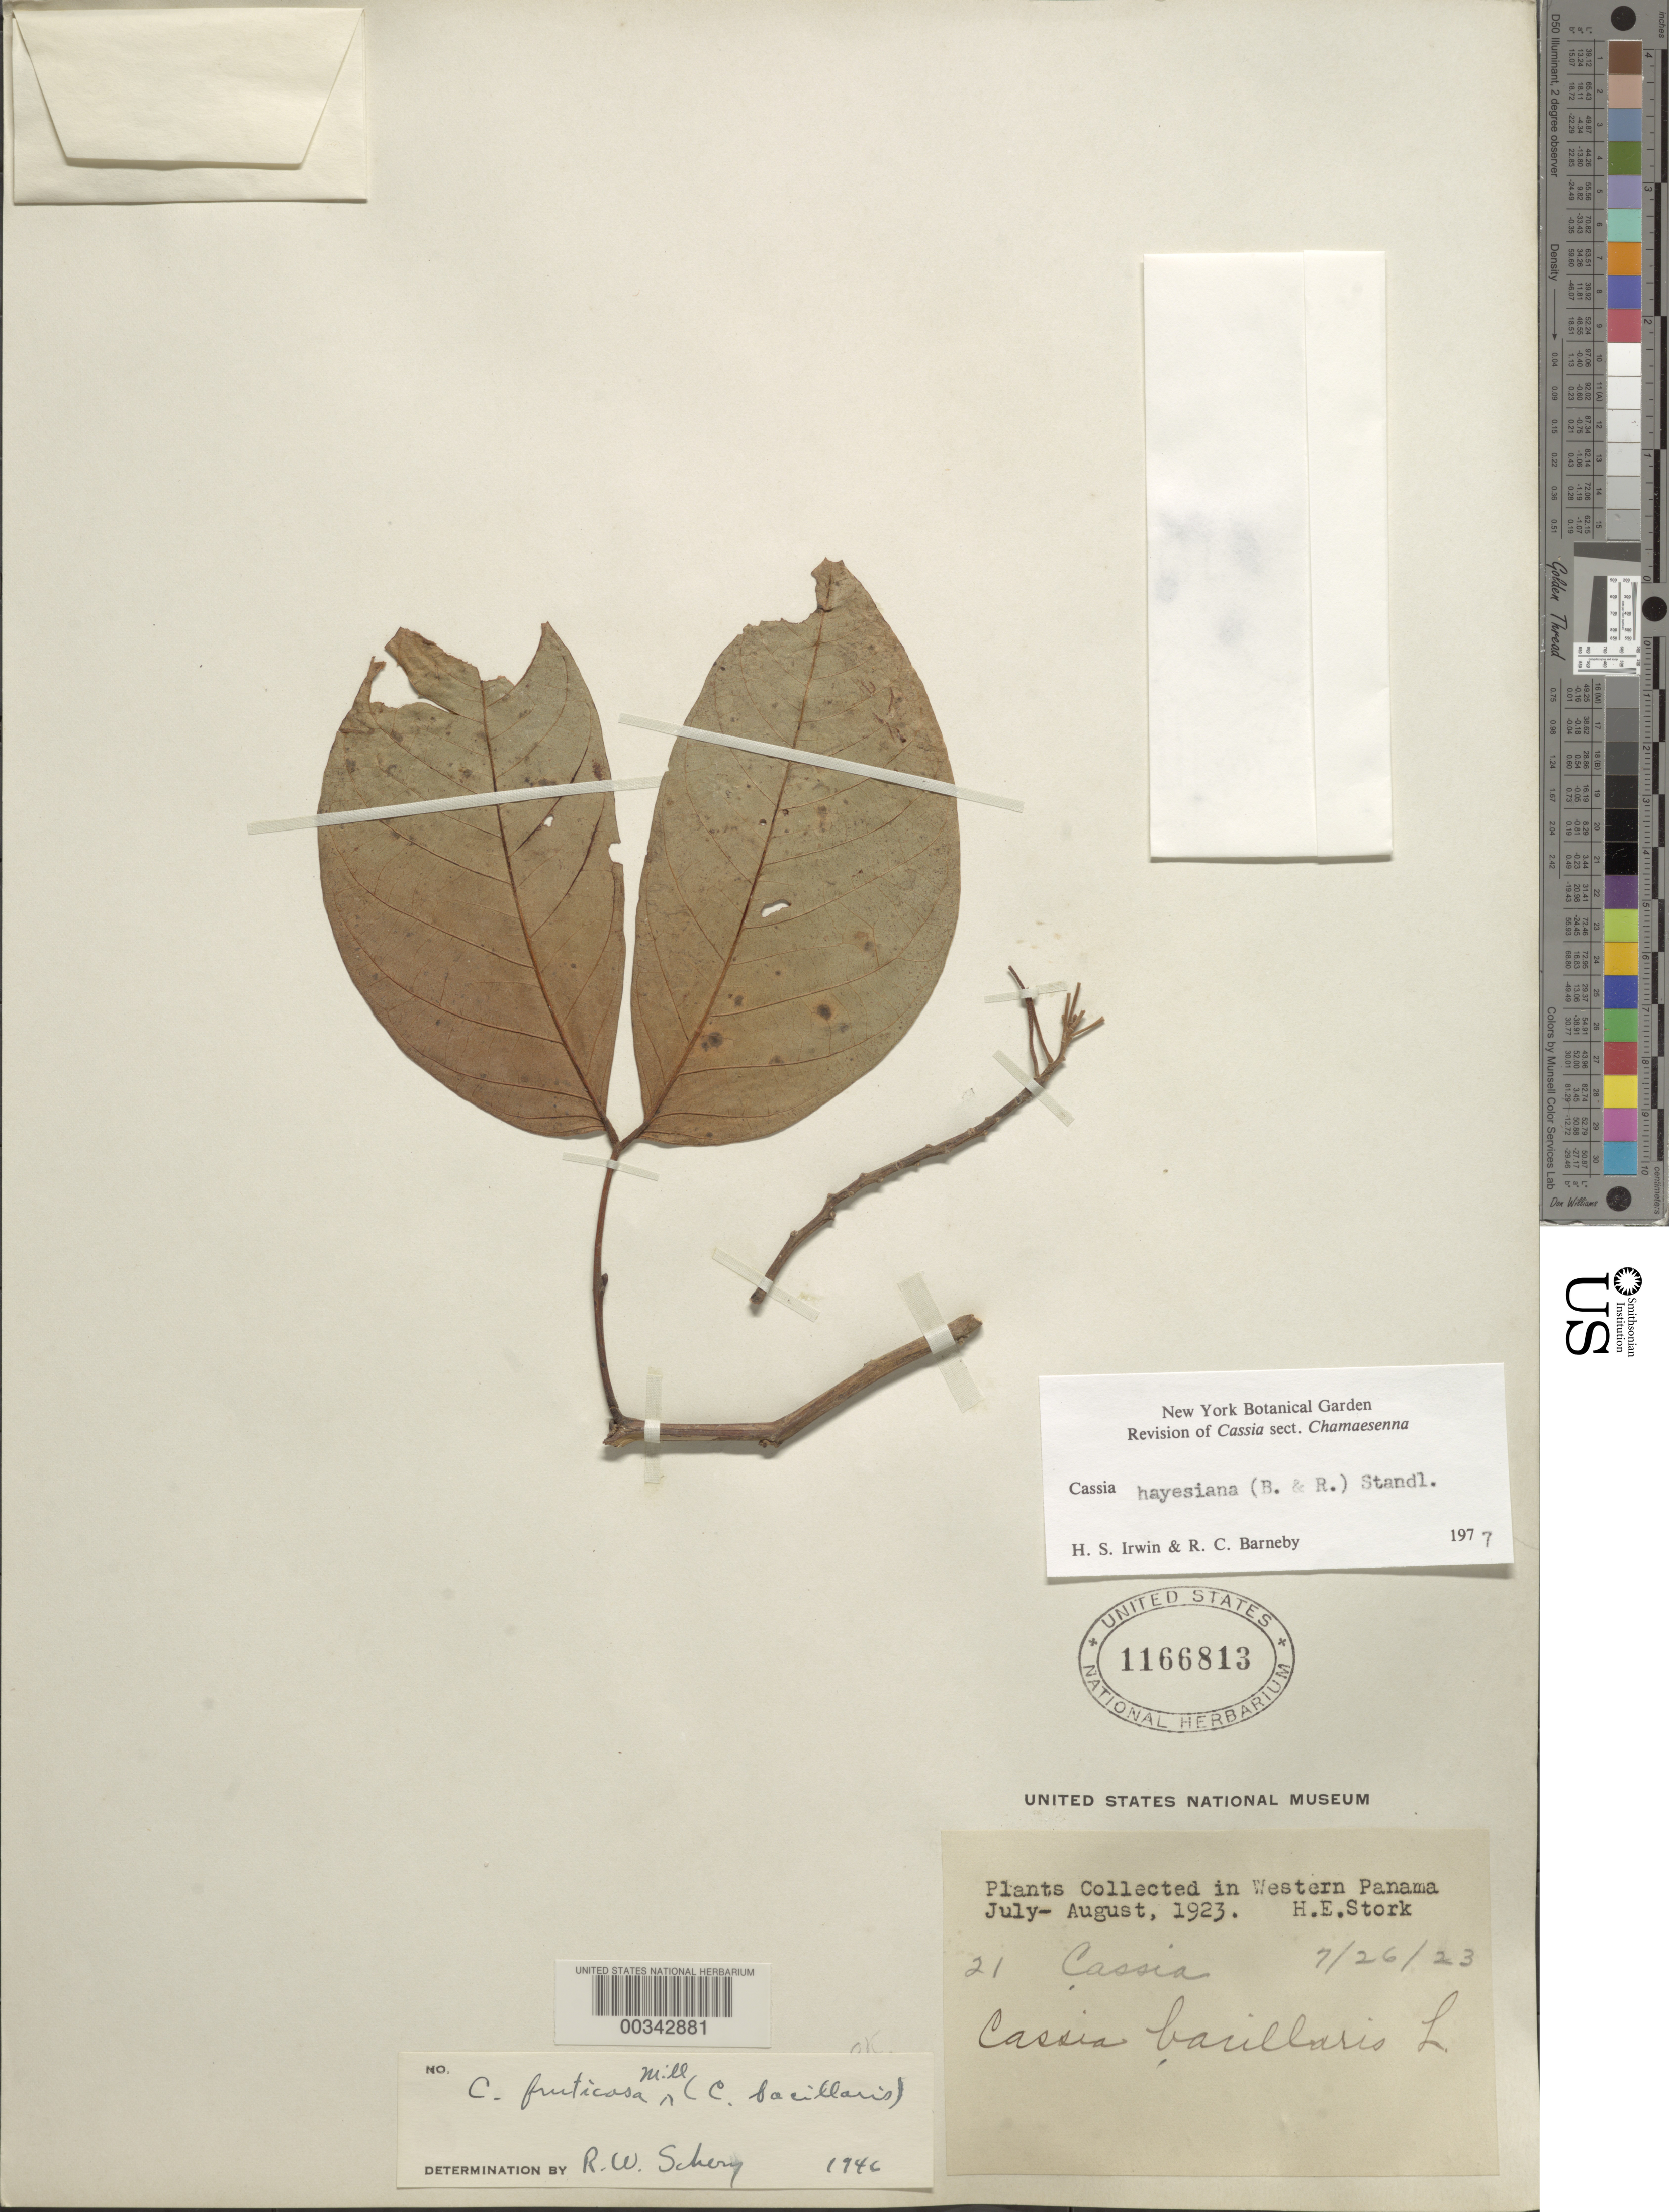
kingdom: Plantae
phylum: Tracheophyta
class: Magnoliopsida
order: Fabales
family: Fabaceae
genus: Senna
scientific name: Senna hayesiana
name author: (Britton & Rose) H.S. Irwin & Barneby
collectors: H. E. Stork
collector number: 21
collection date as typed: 26 Jul 1923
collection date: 1923-07-26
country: Panama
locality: Western Panama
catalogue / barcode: US 1166813